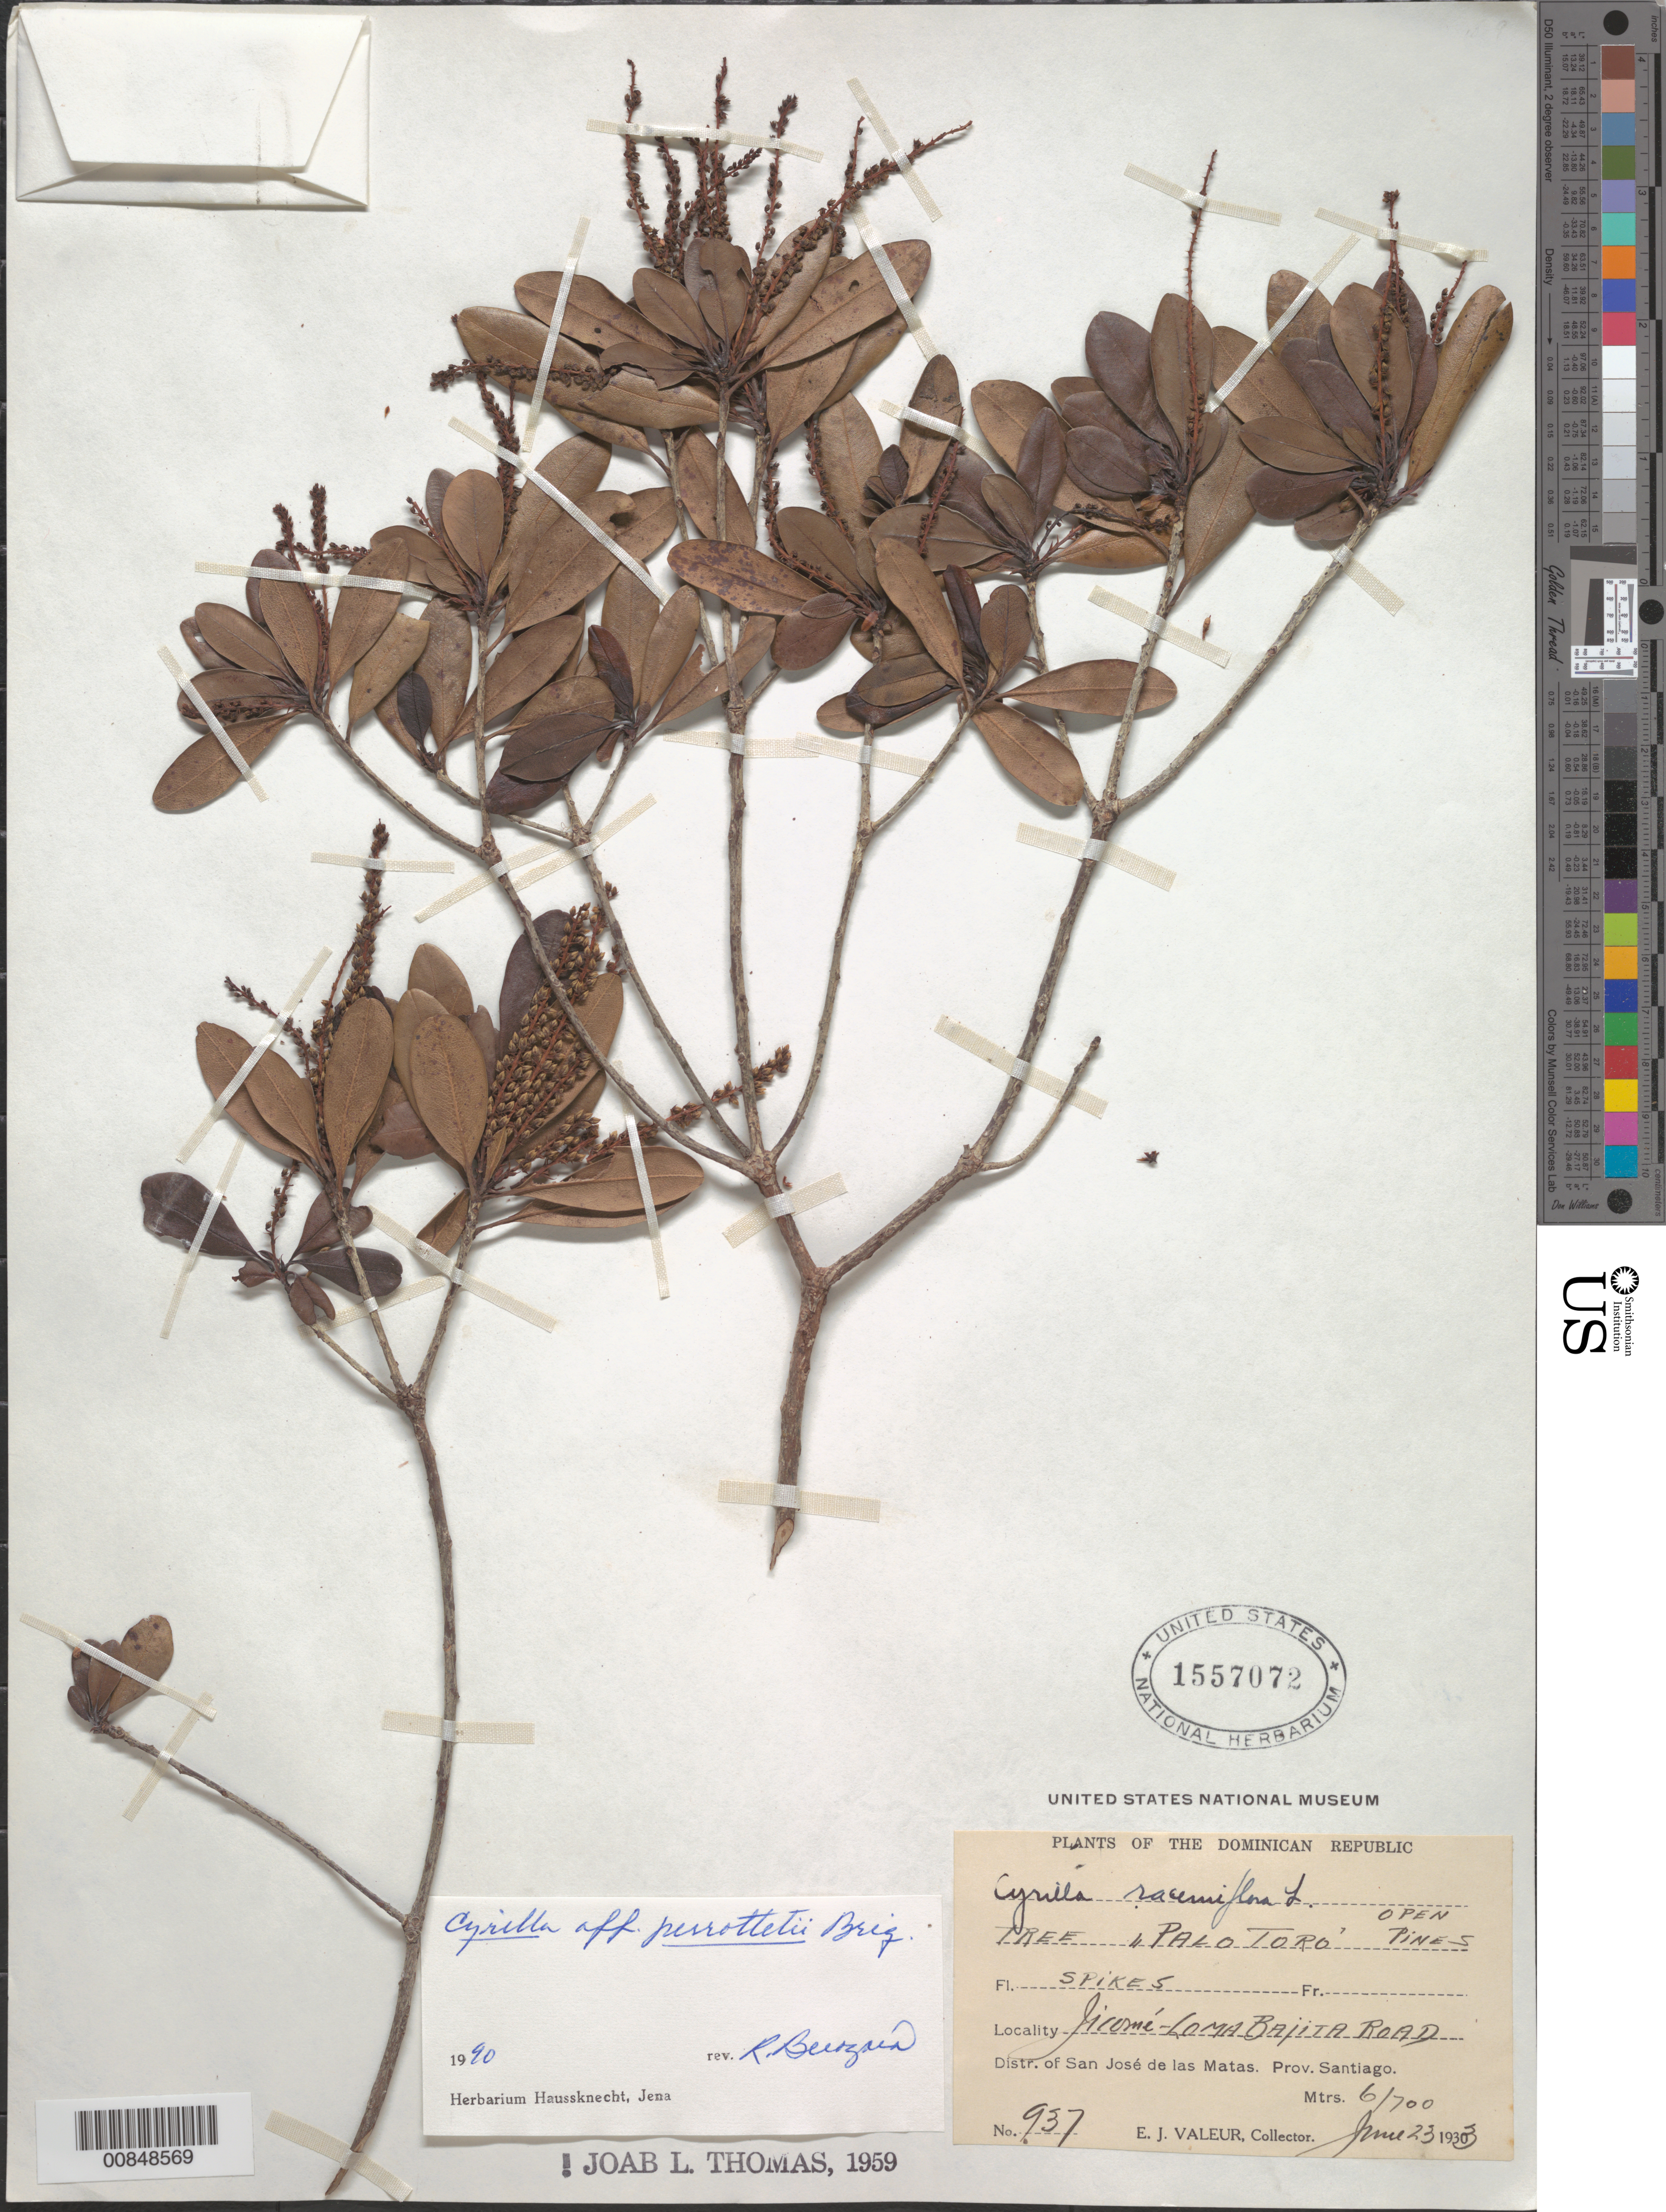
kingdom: Plantae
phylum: Tracheophyta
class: Magnoliopsida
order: Ericales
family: Cyrillaceae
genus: Cyrilla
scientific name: Cyrilla racemiflora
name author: L.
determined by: Berazaín, R.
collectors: E. Valeur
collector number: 937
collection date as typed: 23 Jun 1933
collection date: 1933-06-23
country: Dominican Republic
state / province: Santiago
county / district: San José de las Matas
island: Hispaniola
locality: Jicomé, Loma Bajita Road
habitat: Open pines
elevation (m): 600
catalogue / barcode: US 1557072